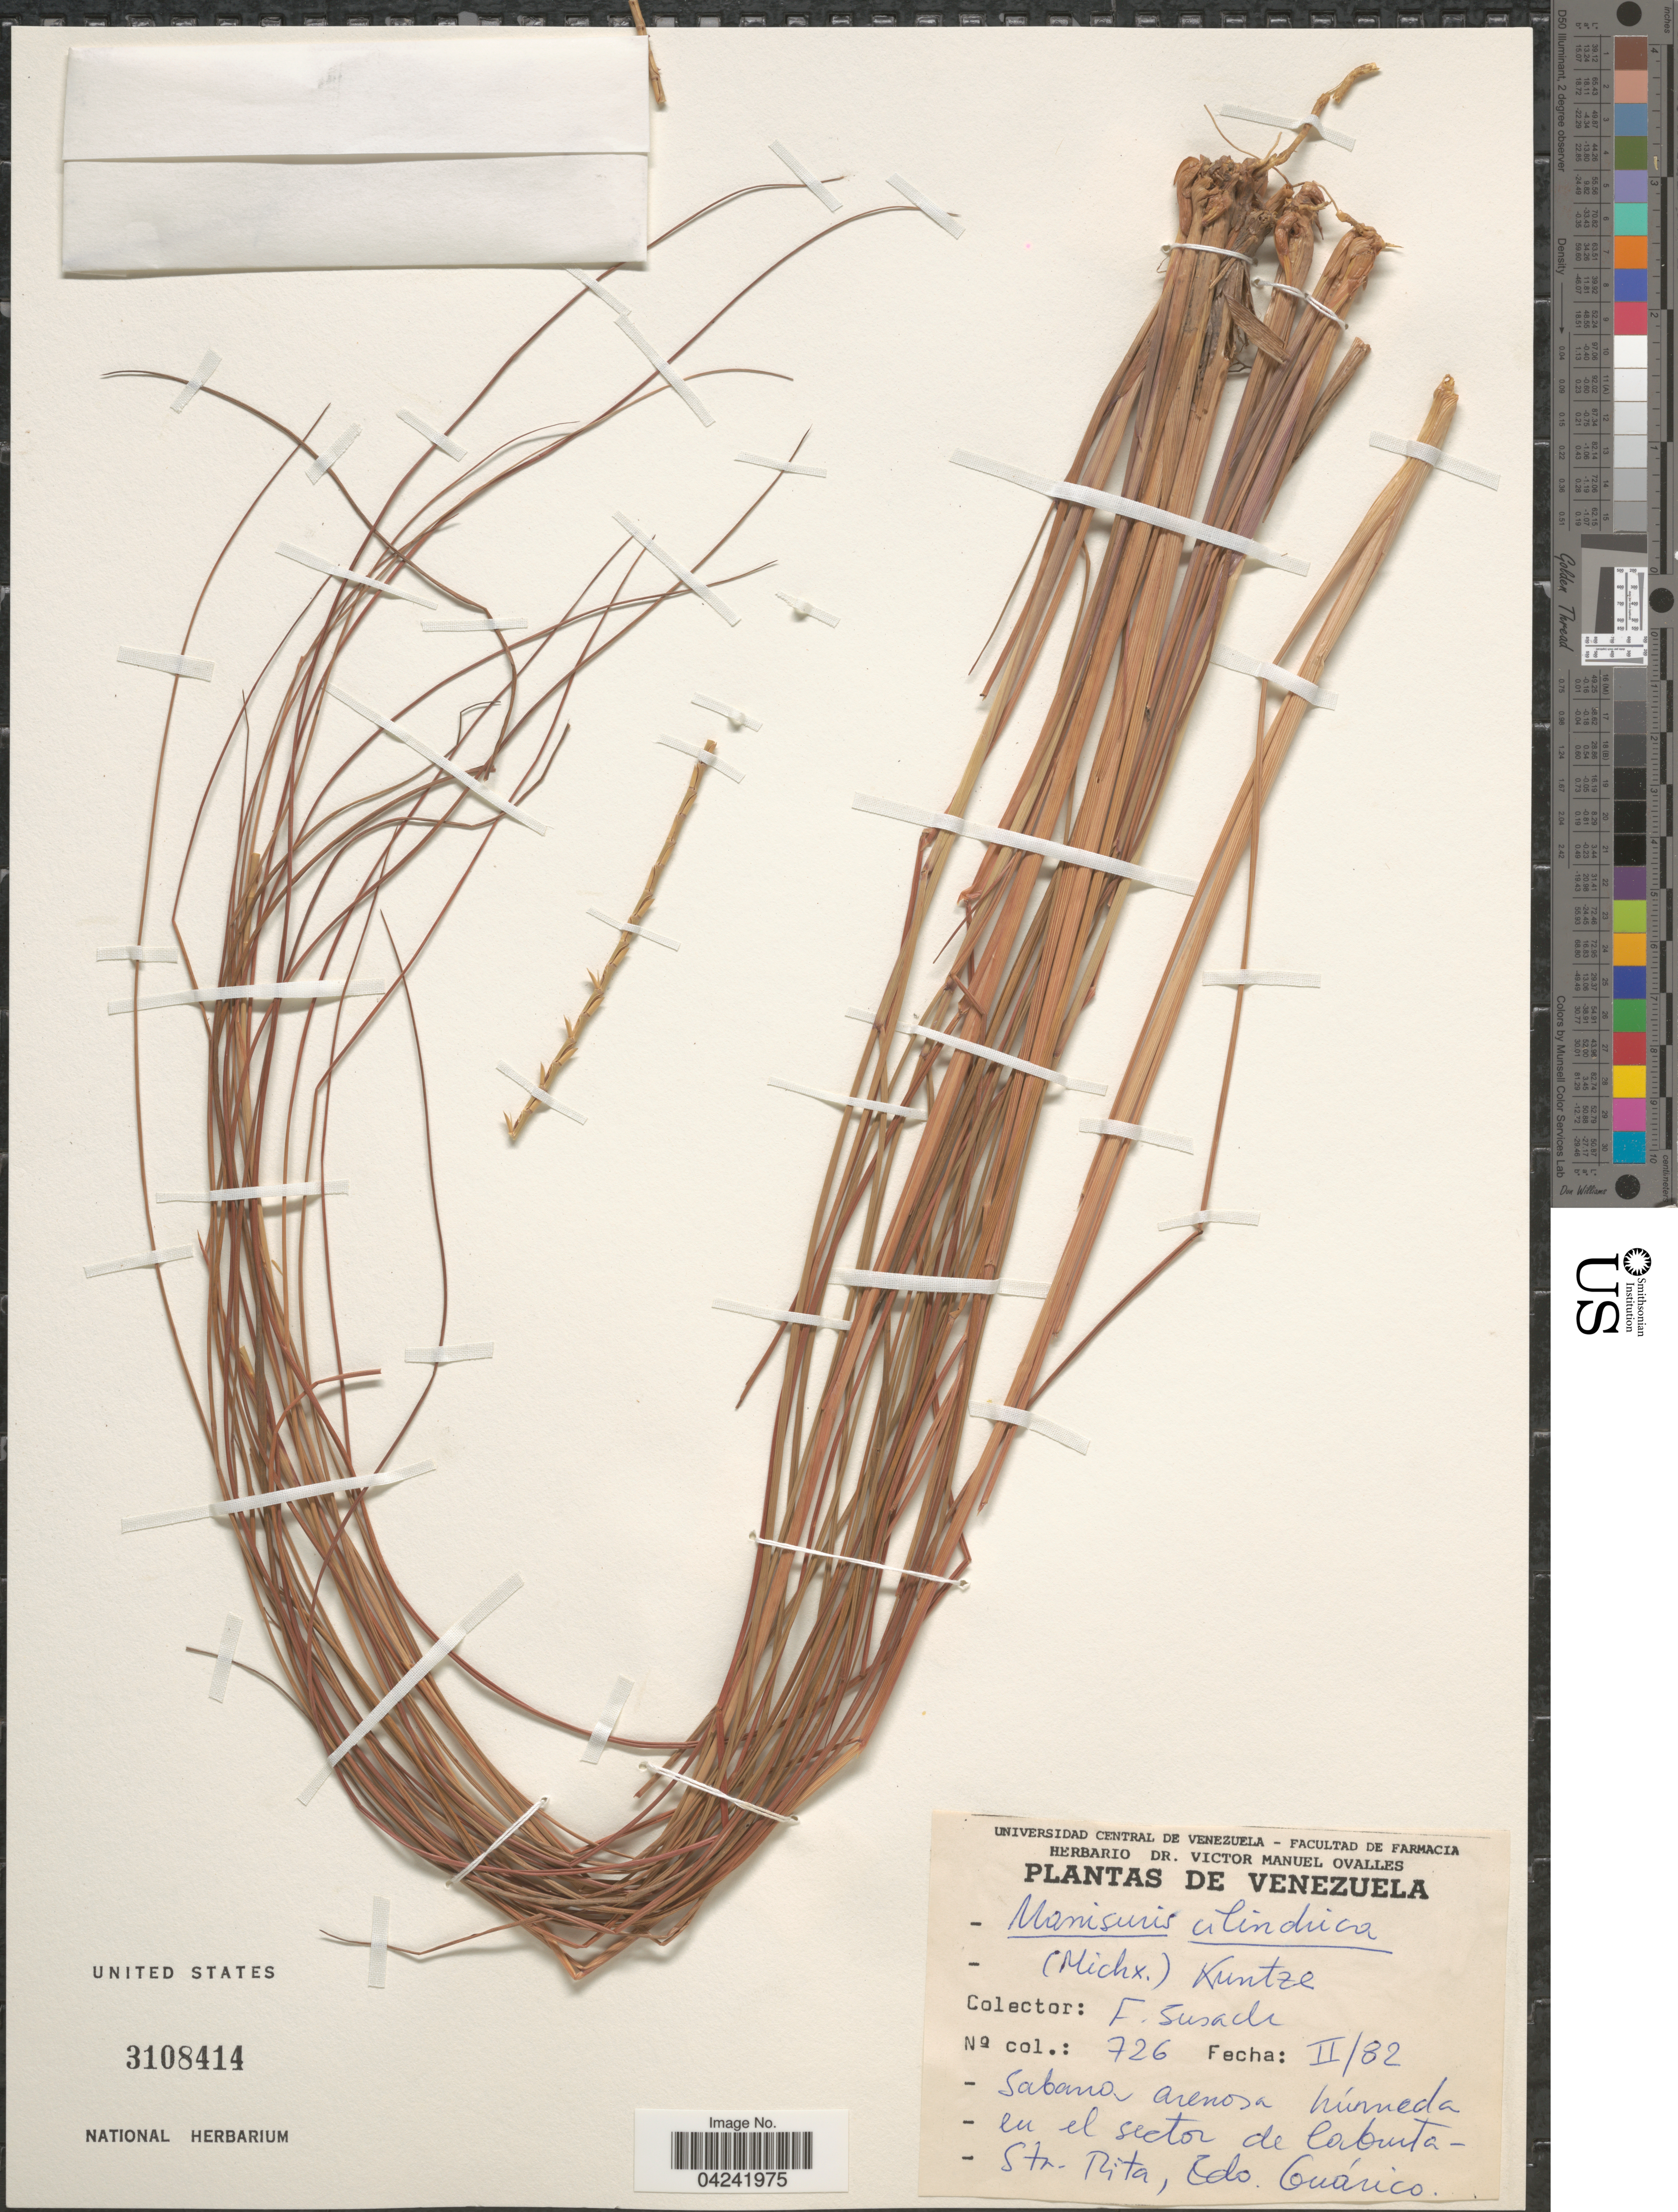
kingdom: Plantae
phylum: Tracheophyta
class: Liliopsida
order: Poales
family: Poaceae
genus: Mnesithea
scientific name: Mnesithea cylindrica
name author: (Michx.) de Koning & Sosef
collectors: F. Susach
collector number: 726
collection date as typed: Transcribed d/m/y: /2/82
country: Venezuela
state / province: Guarico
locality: Sabana arenosa húmeda en el sector de Cabruta-Sta. Rita.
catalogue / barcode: US 3108414